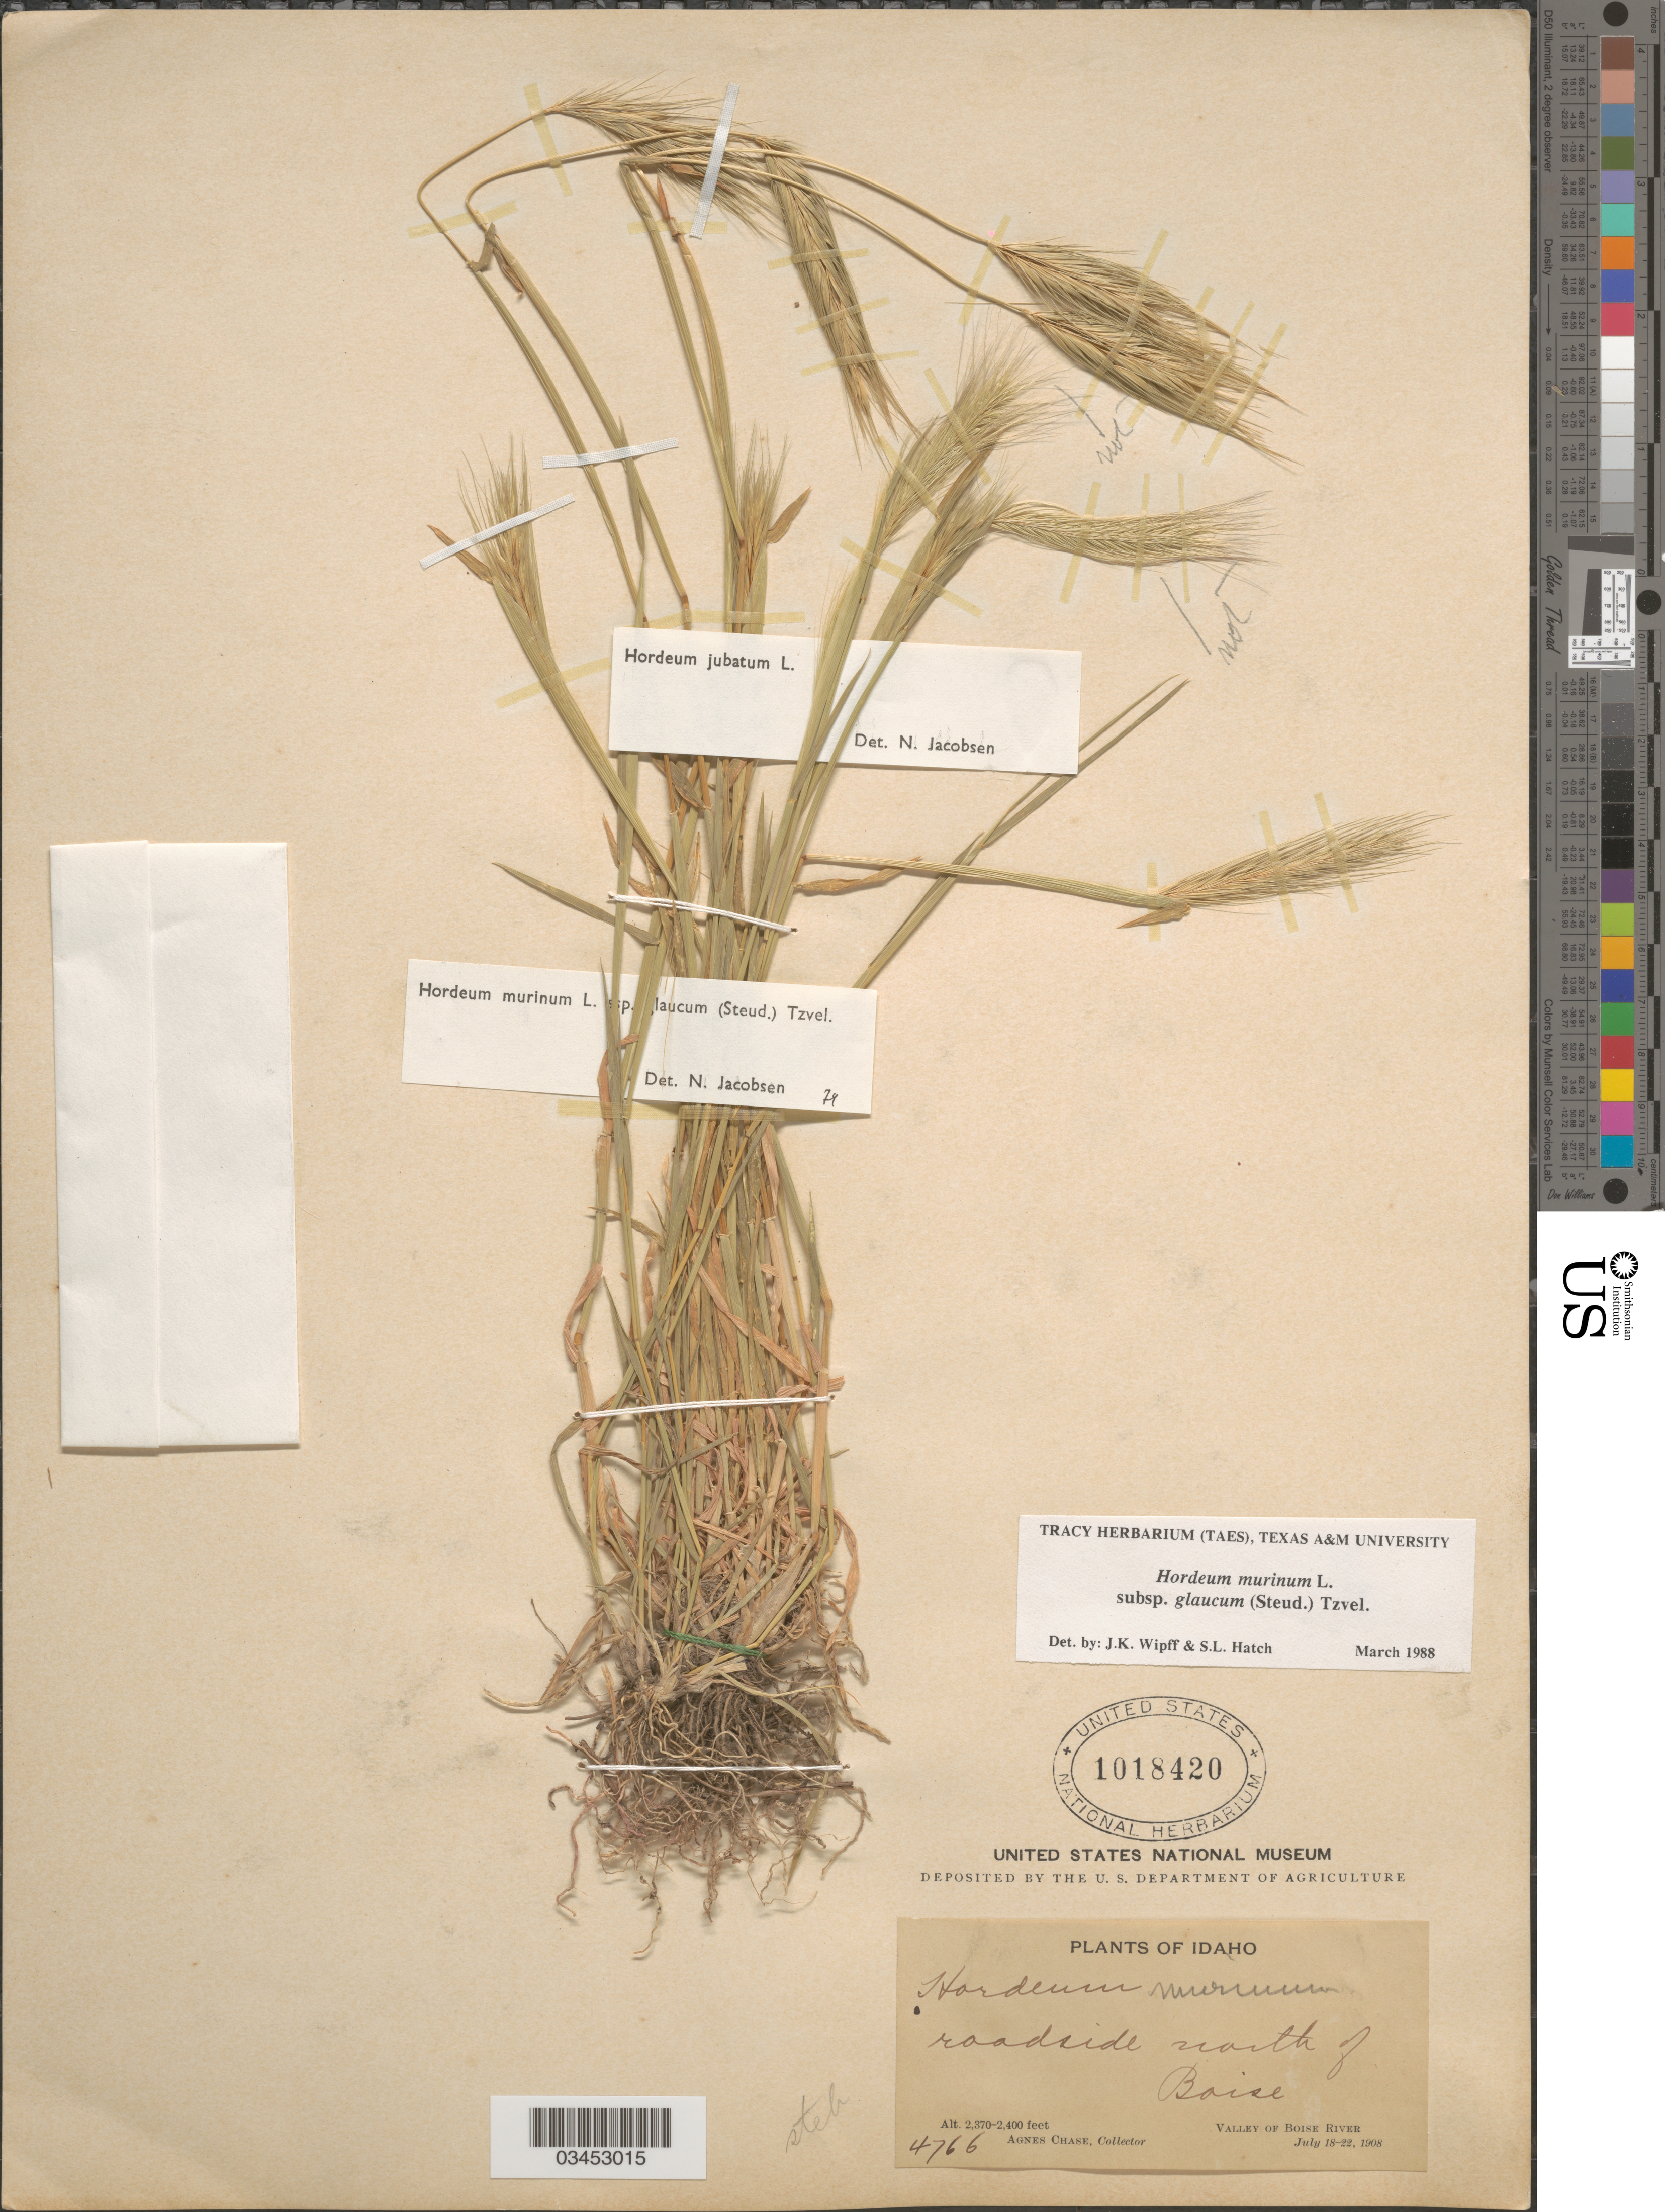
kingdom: Plantae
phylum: Tracheophyta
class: Liliopsida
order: Poales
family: Poaceae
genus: Hordeum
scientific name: Hordeum murinum subsp. glaucum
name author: (Steud.) Tzvelev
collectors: A. Chase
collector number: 4766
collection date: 1908-07-18/1908-07-22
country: United States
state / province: Idaho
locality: Roadside north of Boise. Valley Of Boise River.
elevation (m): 722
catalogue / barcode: US 1018420